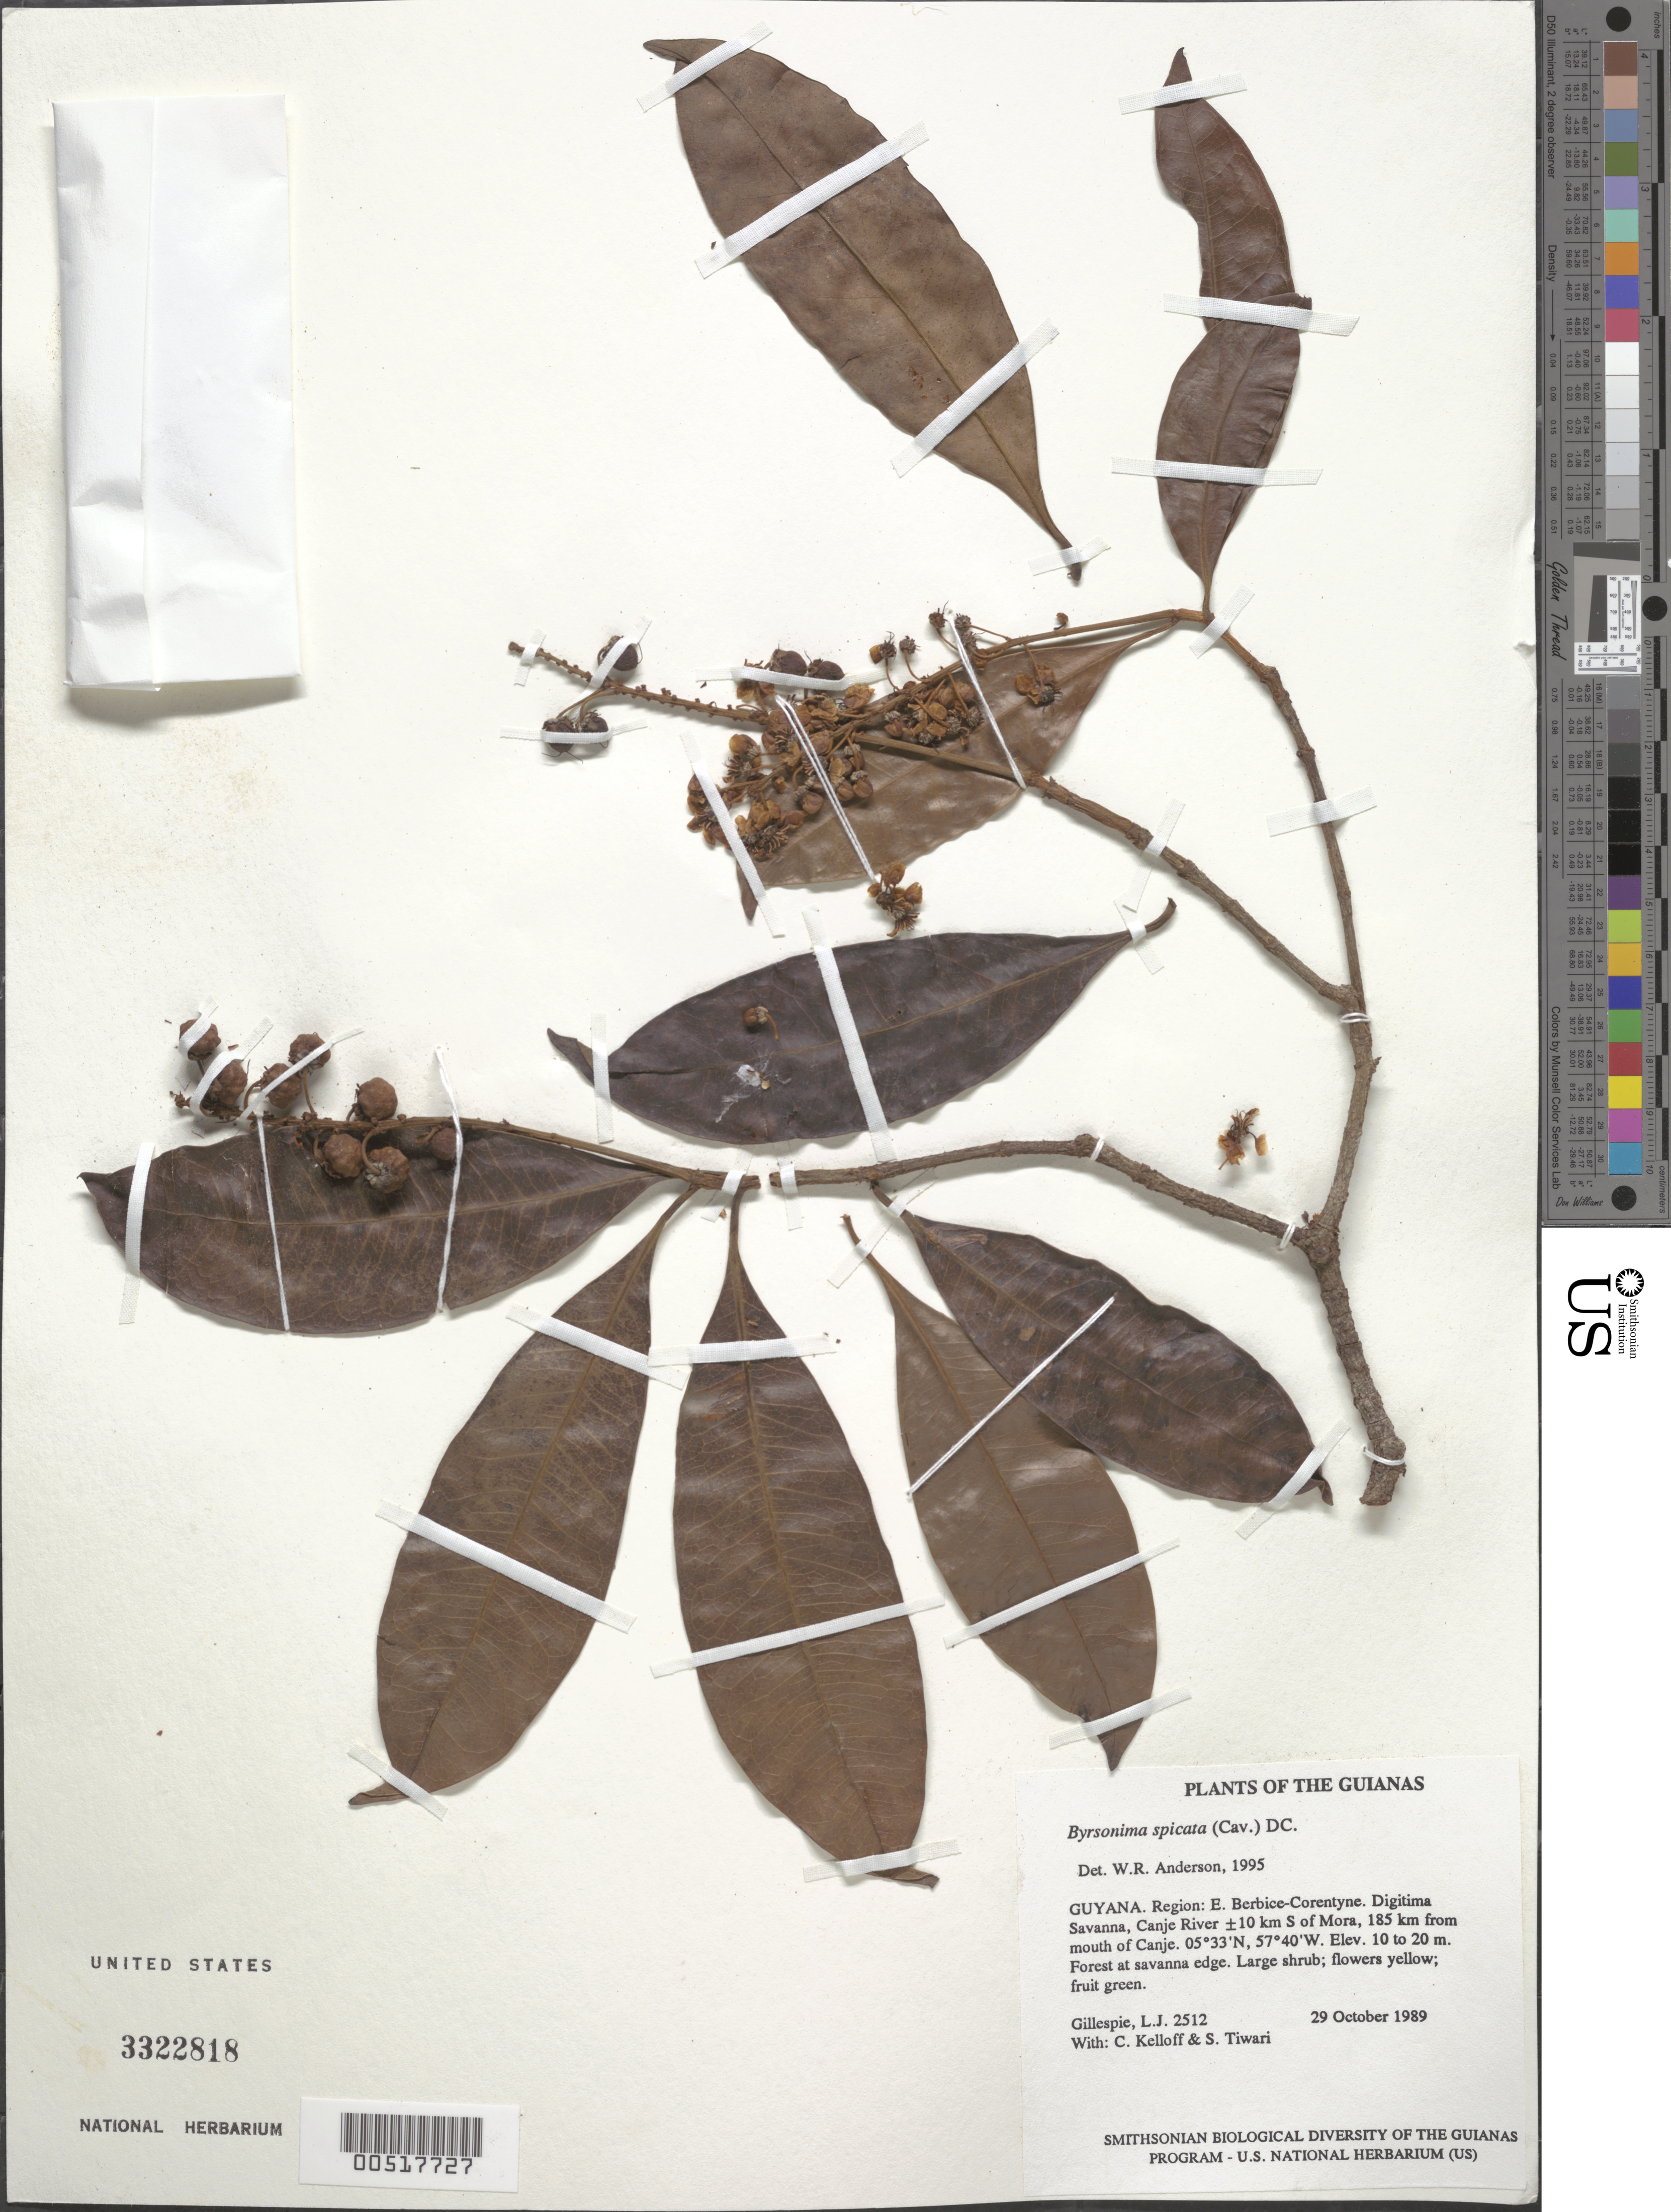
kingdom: Plantae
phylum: Tracheophyta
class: Magnoliopsida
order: Malpighiales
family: Malpighiaceae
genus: Byrsonima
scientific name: Byrsonima spicata (Cav.) DC.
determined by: Anderson, W. R., (MICH), University of Michigan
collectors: L. J. Gillespie, C. L. Kelloff & S. Tiwari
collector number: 2512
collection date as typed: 29 October 1989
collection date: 1989-10-29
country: Guyana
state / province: E. Berbice-Corentyne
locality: Digitima Savanna, Canje River ±20 km S of Mora, 185 km from mouth of Canje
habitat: Forest at savanna edge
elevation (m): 10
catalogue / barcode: US 3322818